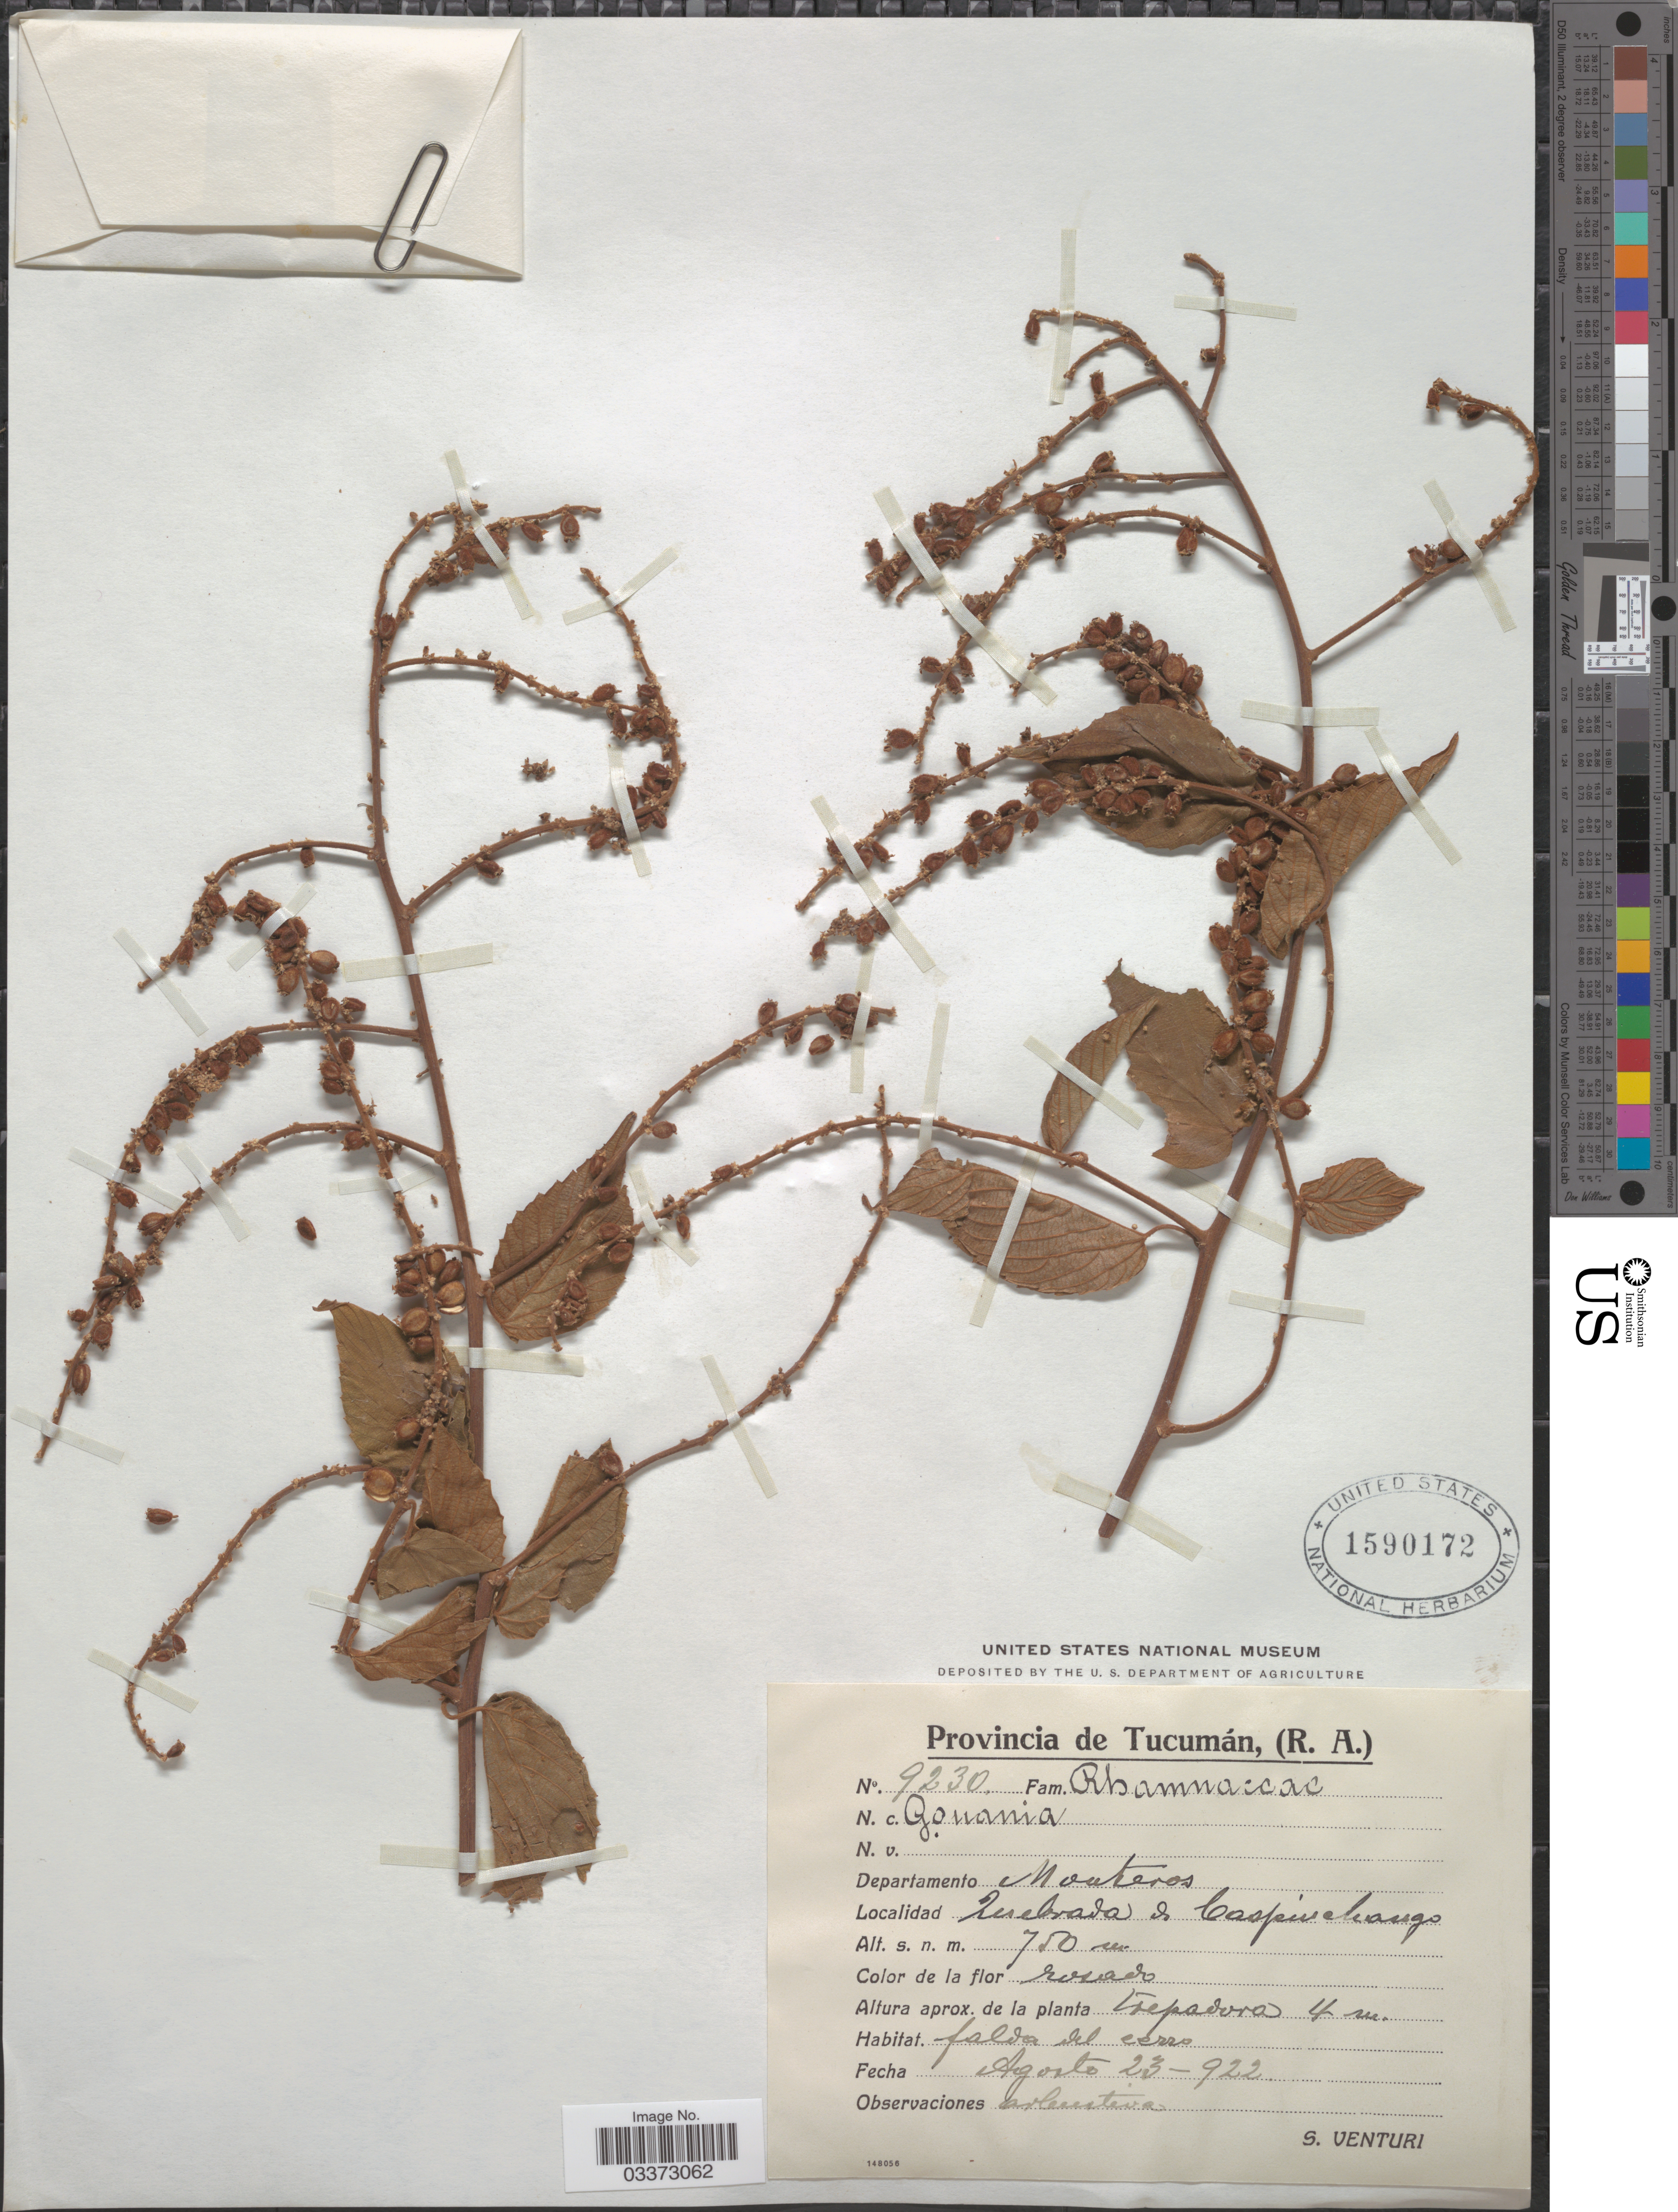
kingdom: Plantae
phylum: Tracheophyta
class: Magnoliopsida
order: Rosales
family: Rhamnaceae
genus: Gouania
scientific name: Gouania sp.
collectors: S. Venturi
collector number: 9230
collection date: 1922-08-23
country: Argentina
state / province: Tucuman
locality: Departamento Monteros. Quebrada de Caspinchango.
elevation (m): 750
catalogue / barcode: US 1590172